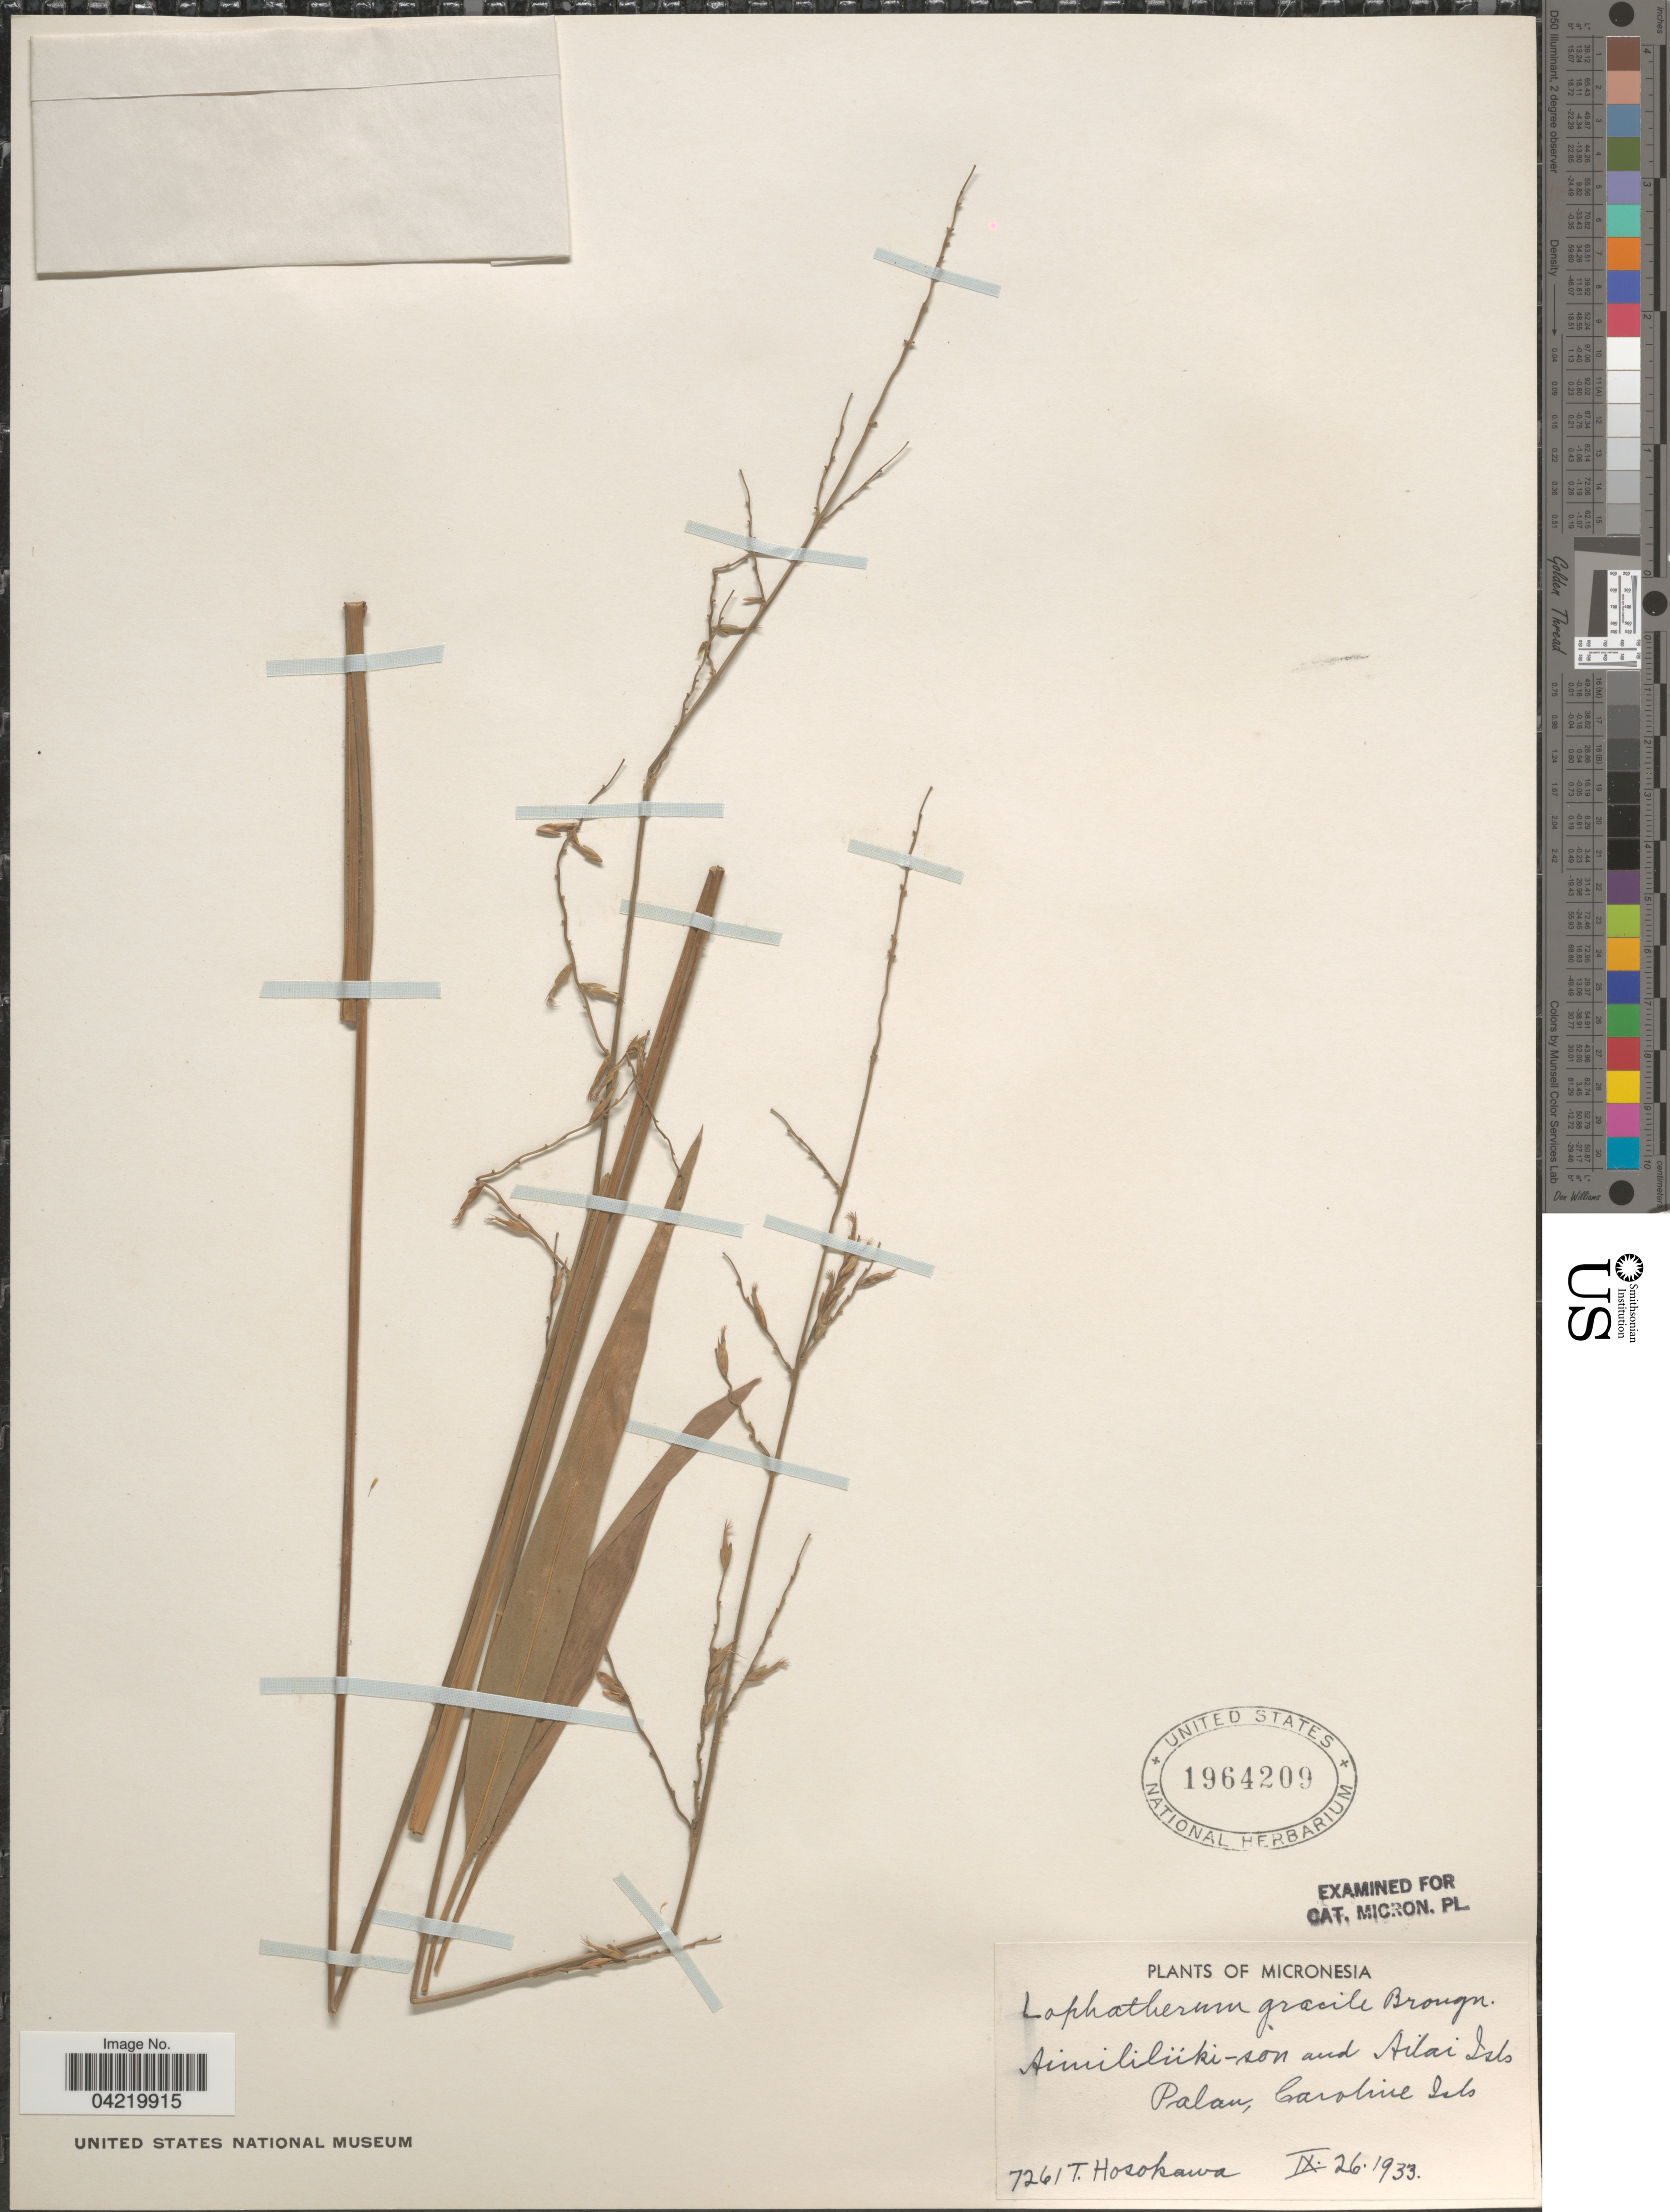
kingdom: Plantae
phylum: Tracheophyta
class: Liliopsida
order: Poales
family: Poaceae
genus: Lophatherum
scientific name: Lophatherum gracile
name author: Brongn.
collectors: T. Hosakawa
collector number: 7261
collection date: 1933-09-26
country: Palau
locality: Micronesia. Aimiliiki-son and Ailai Isls. Palau, Caroline Isls.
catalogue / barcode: US 1964209